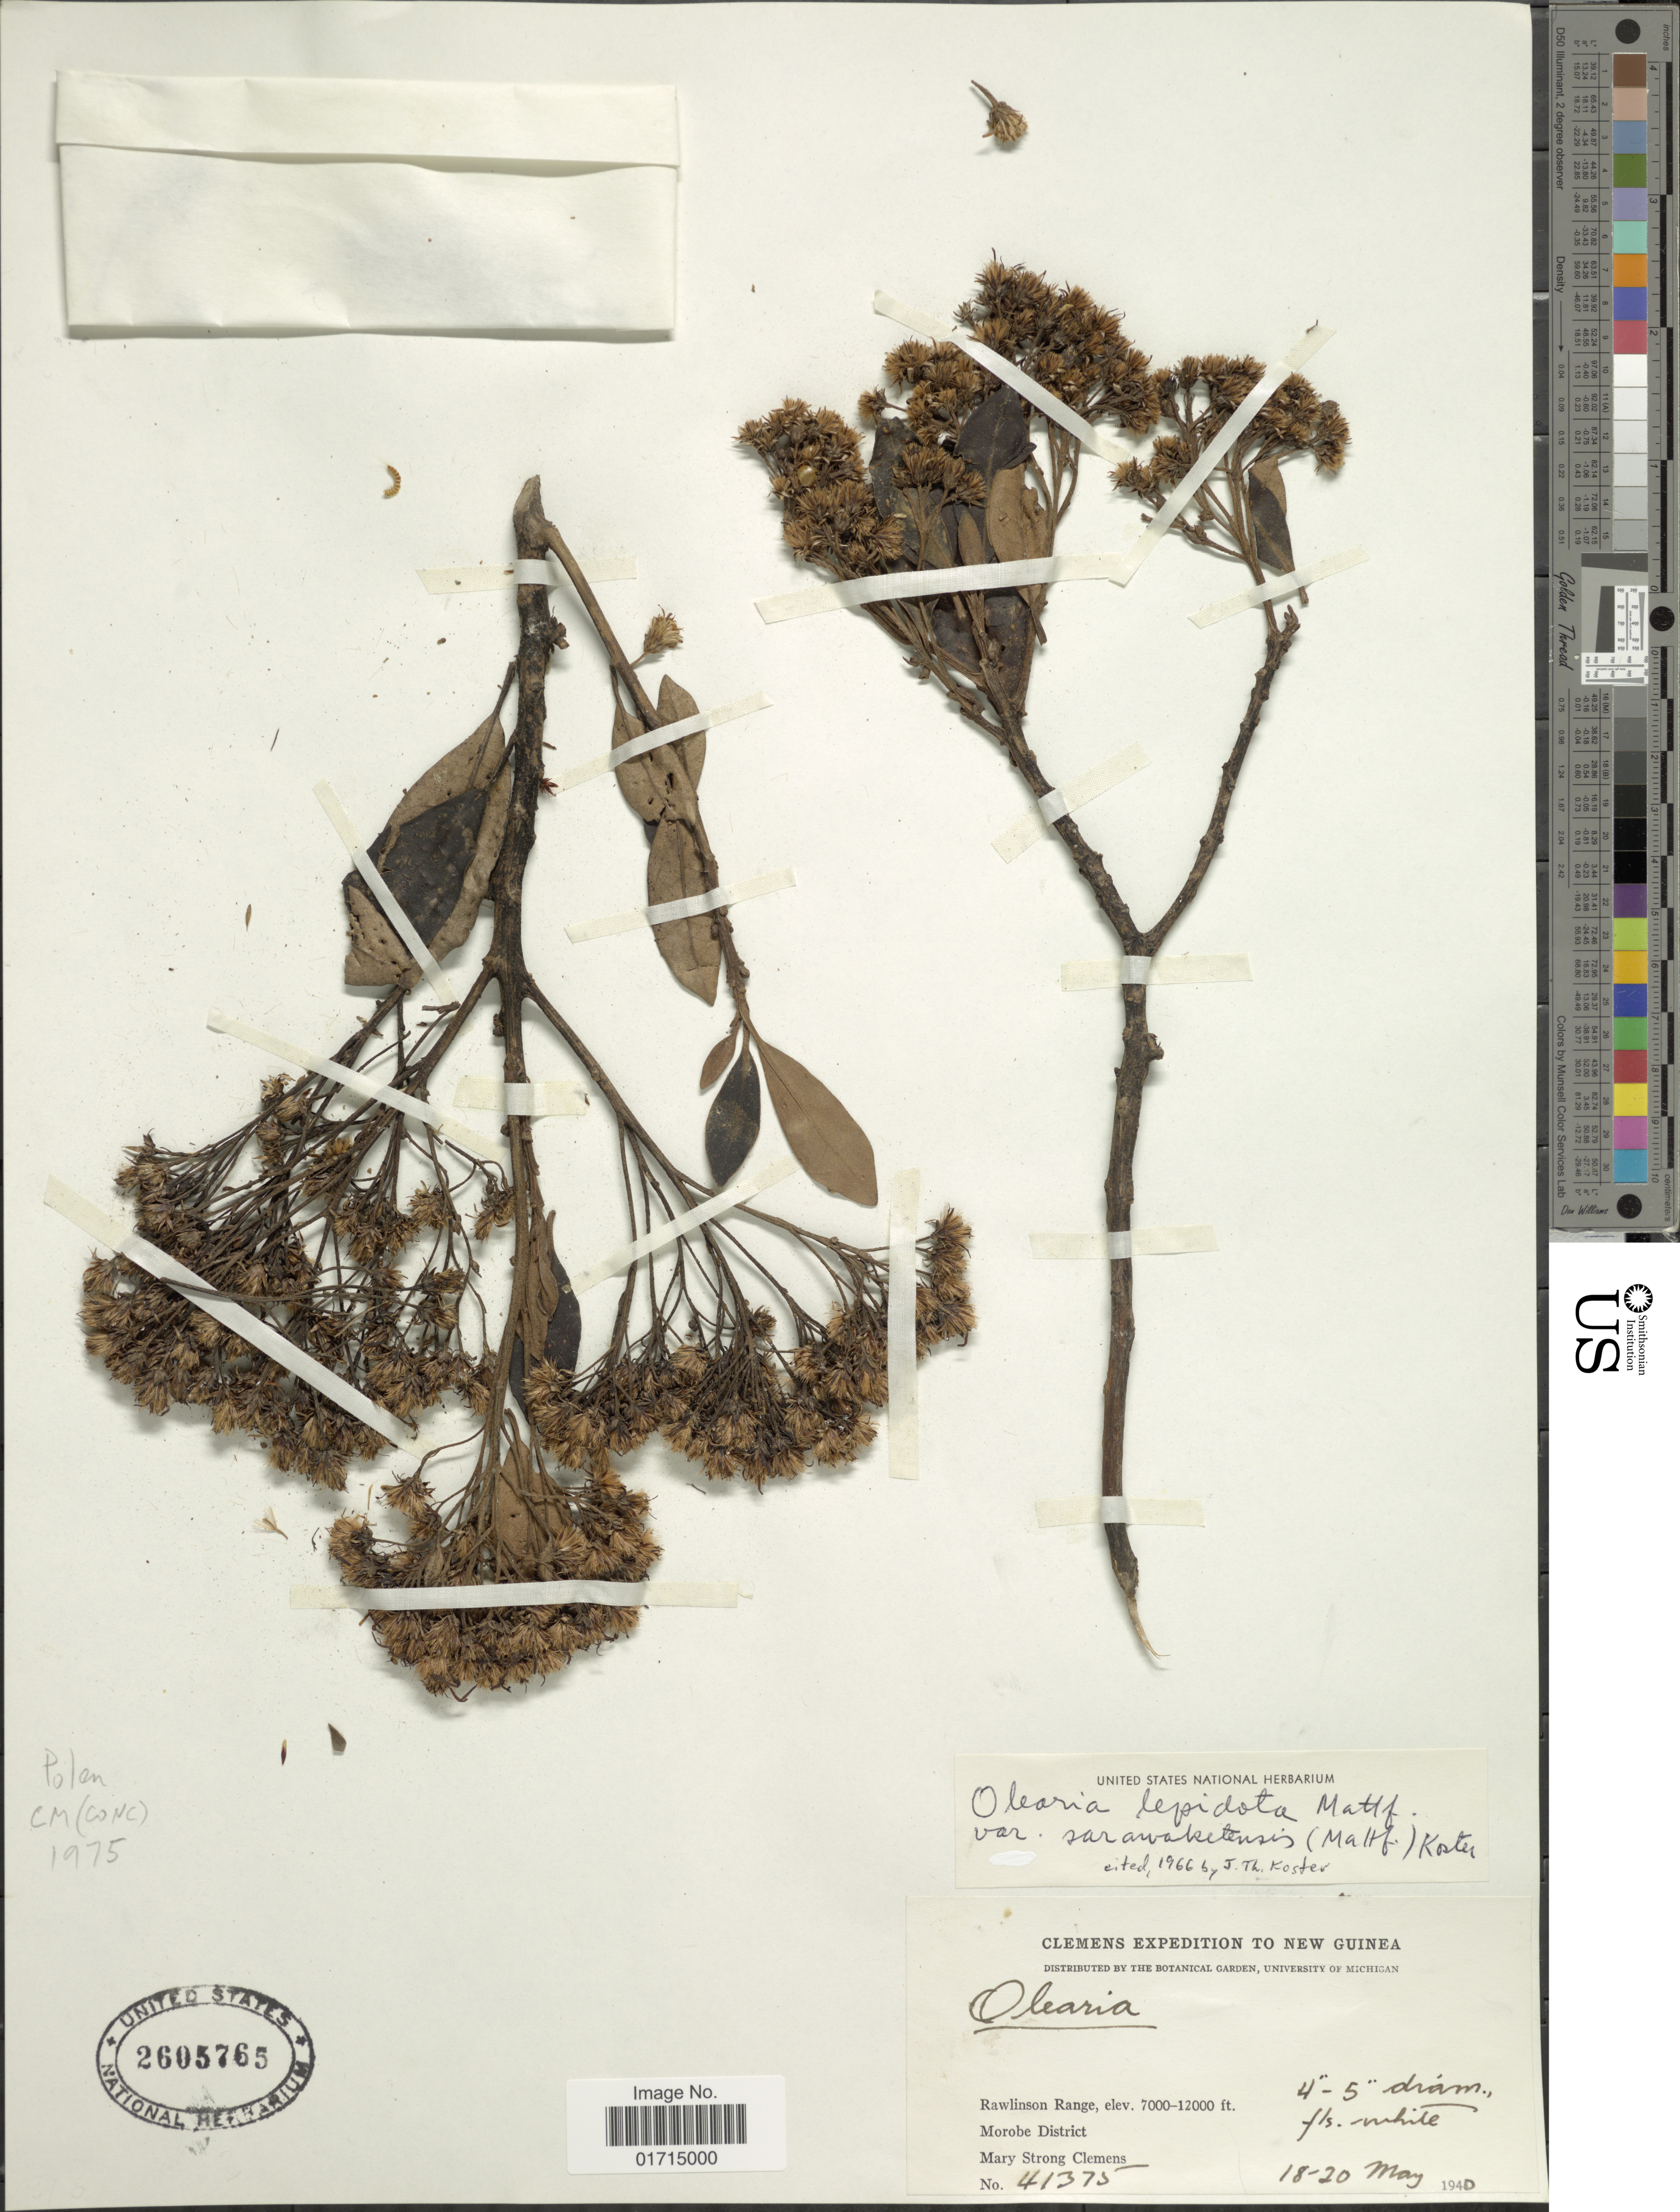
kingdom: Plantae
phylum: Tracheophyta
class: Magnoliopsida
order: Asterales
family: Asteraceae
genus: Olearia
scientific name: Olearia lepidota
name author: Mattf.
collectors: M. S. Clemens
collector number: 41375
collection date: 1940-05-18/1940-05-20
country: Papua New Guinea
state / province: Morobe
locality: Rawlinson Range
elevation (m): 2134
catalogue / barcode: US 2605765